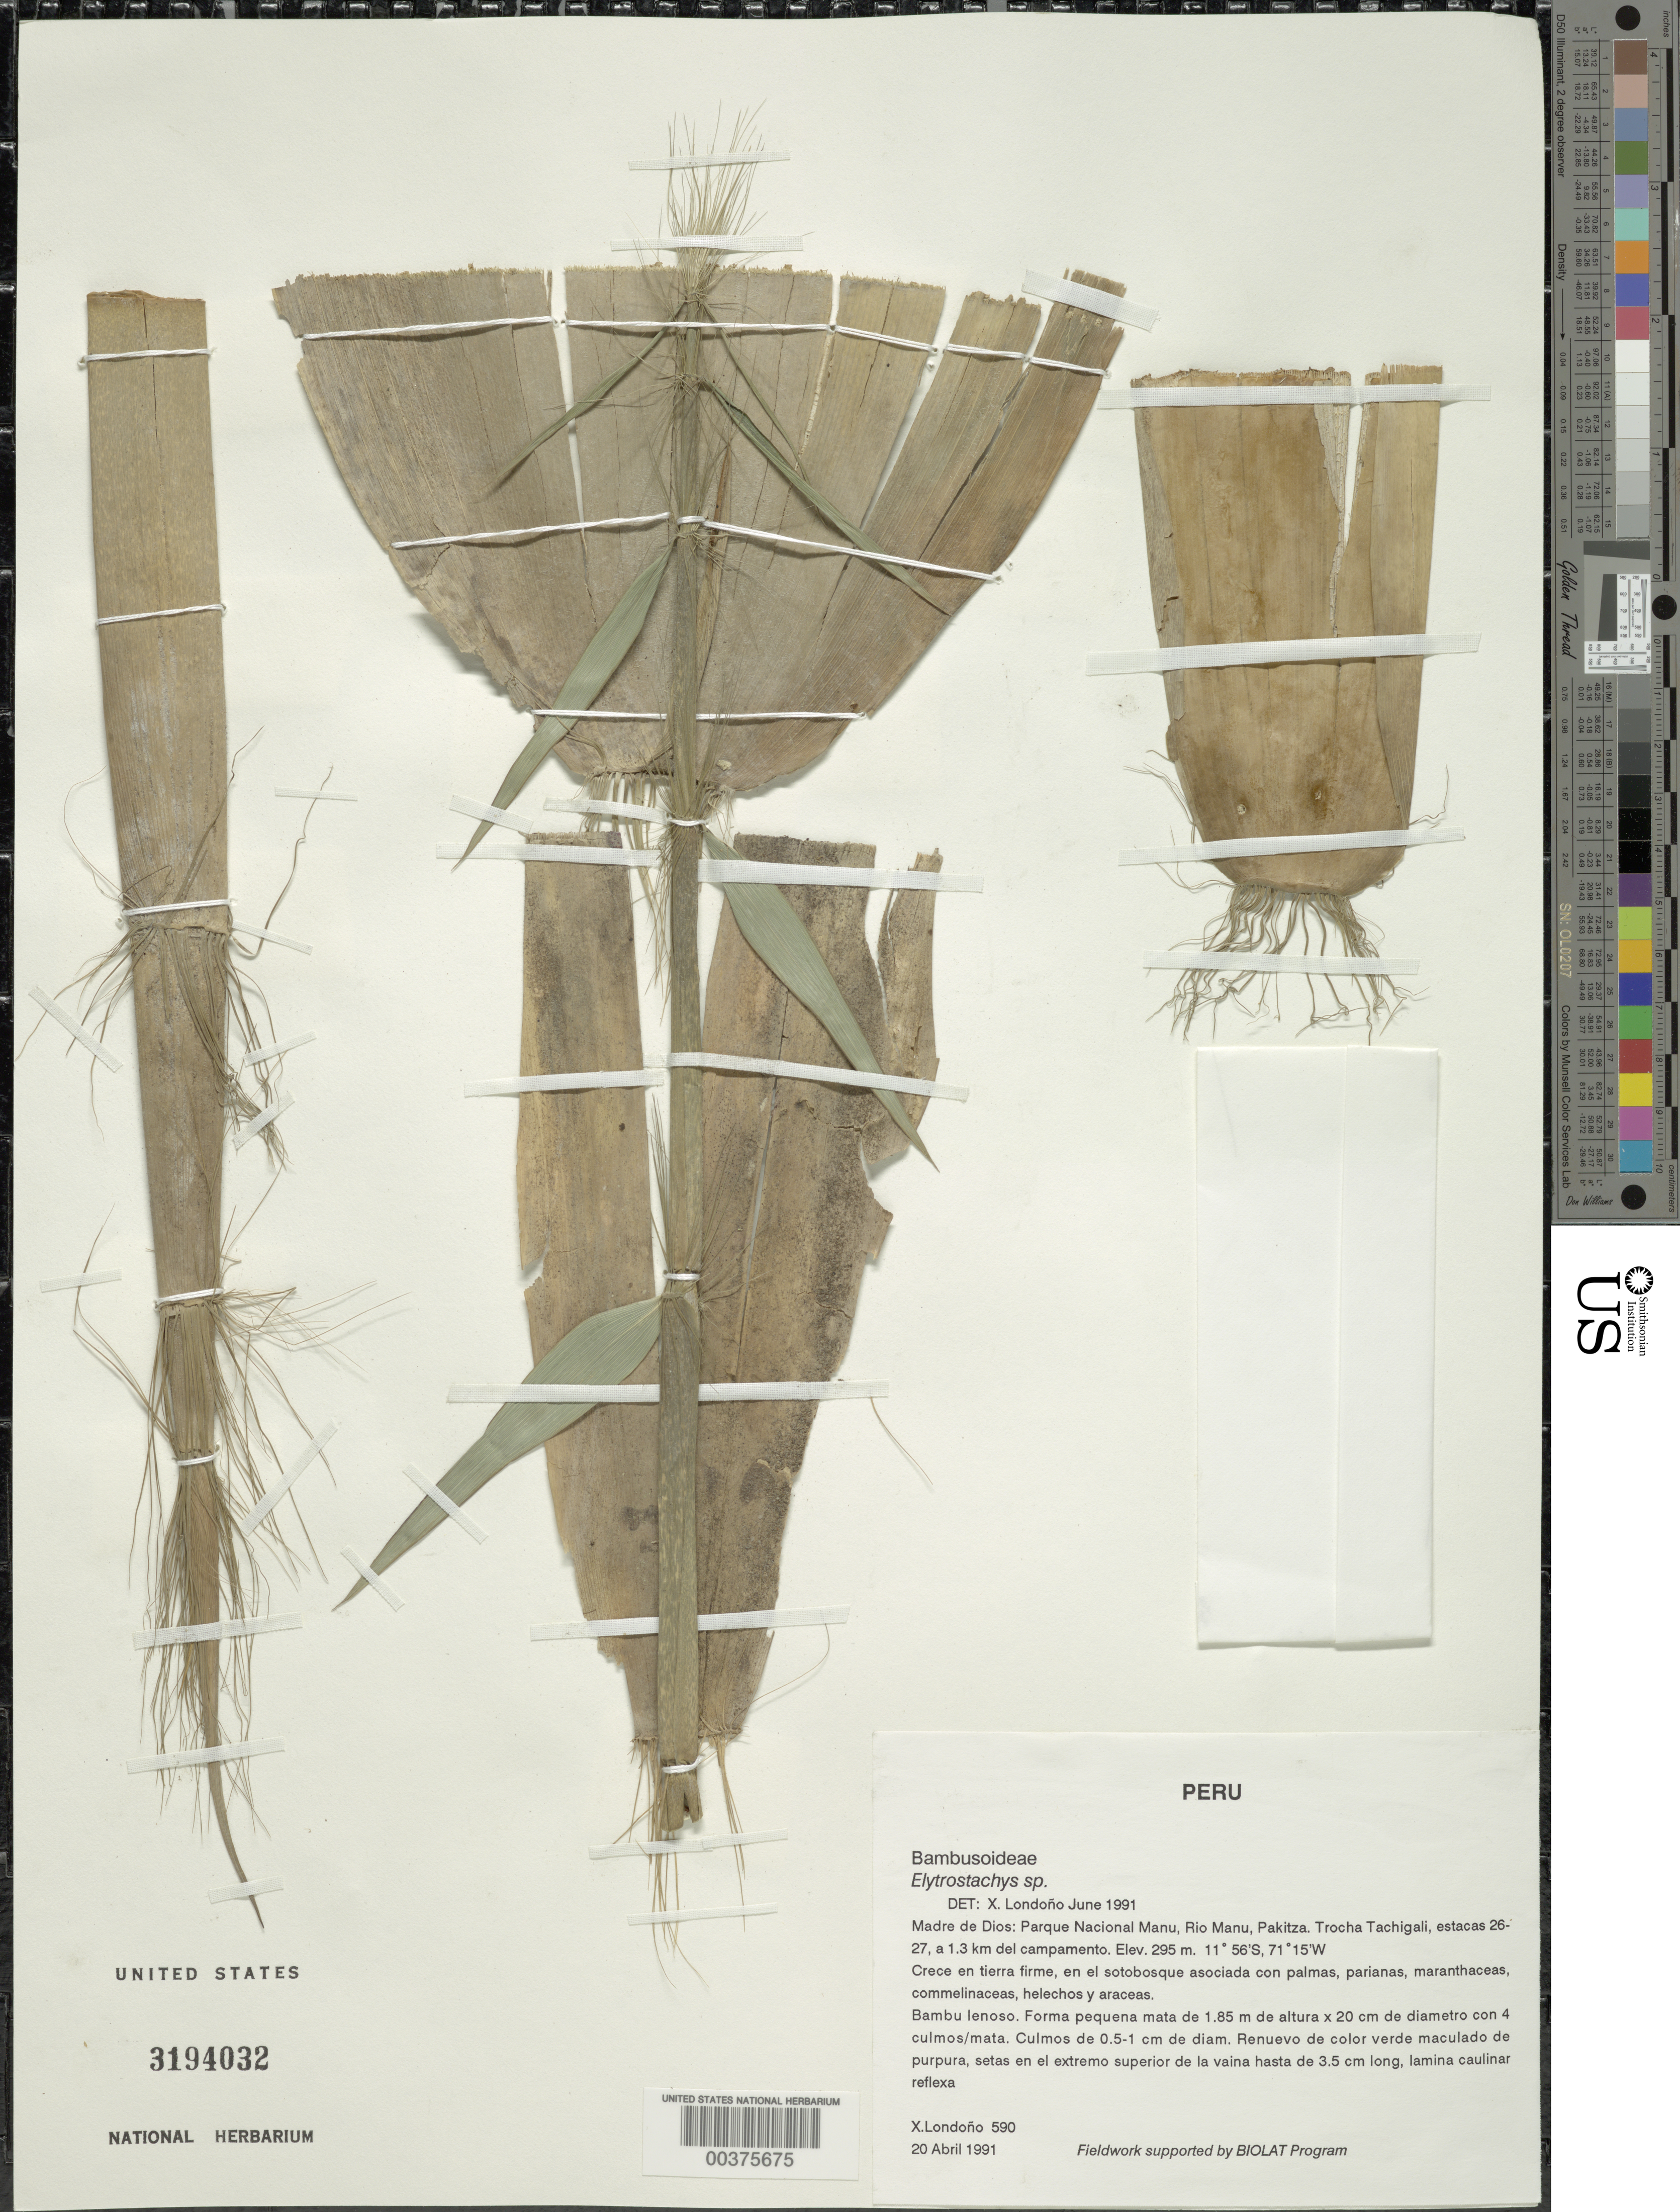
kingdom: Plantae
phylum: Tracheophyta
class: Liliopsida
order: Poales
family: Poaceae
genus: Elytrostachys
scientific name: Elytrostachys sp.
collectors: X. Londoño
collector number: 590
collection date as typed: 20 Apr 1991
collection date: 1991-04-20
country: Peru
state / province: Madre de Dios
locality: Parque nacional manu, rio manu, pakitza. trocha tachigali, estacas 27-36, a 1.3 km de campamento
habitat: Crece en tierra firme bajo el dosel de la selva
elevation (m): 295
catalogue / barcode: US 3194032